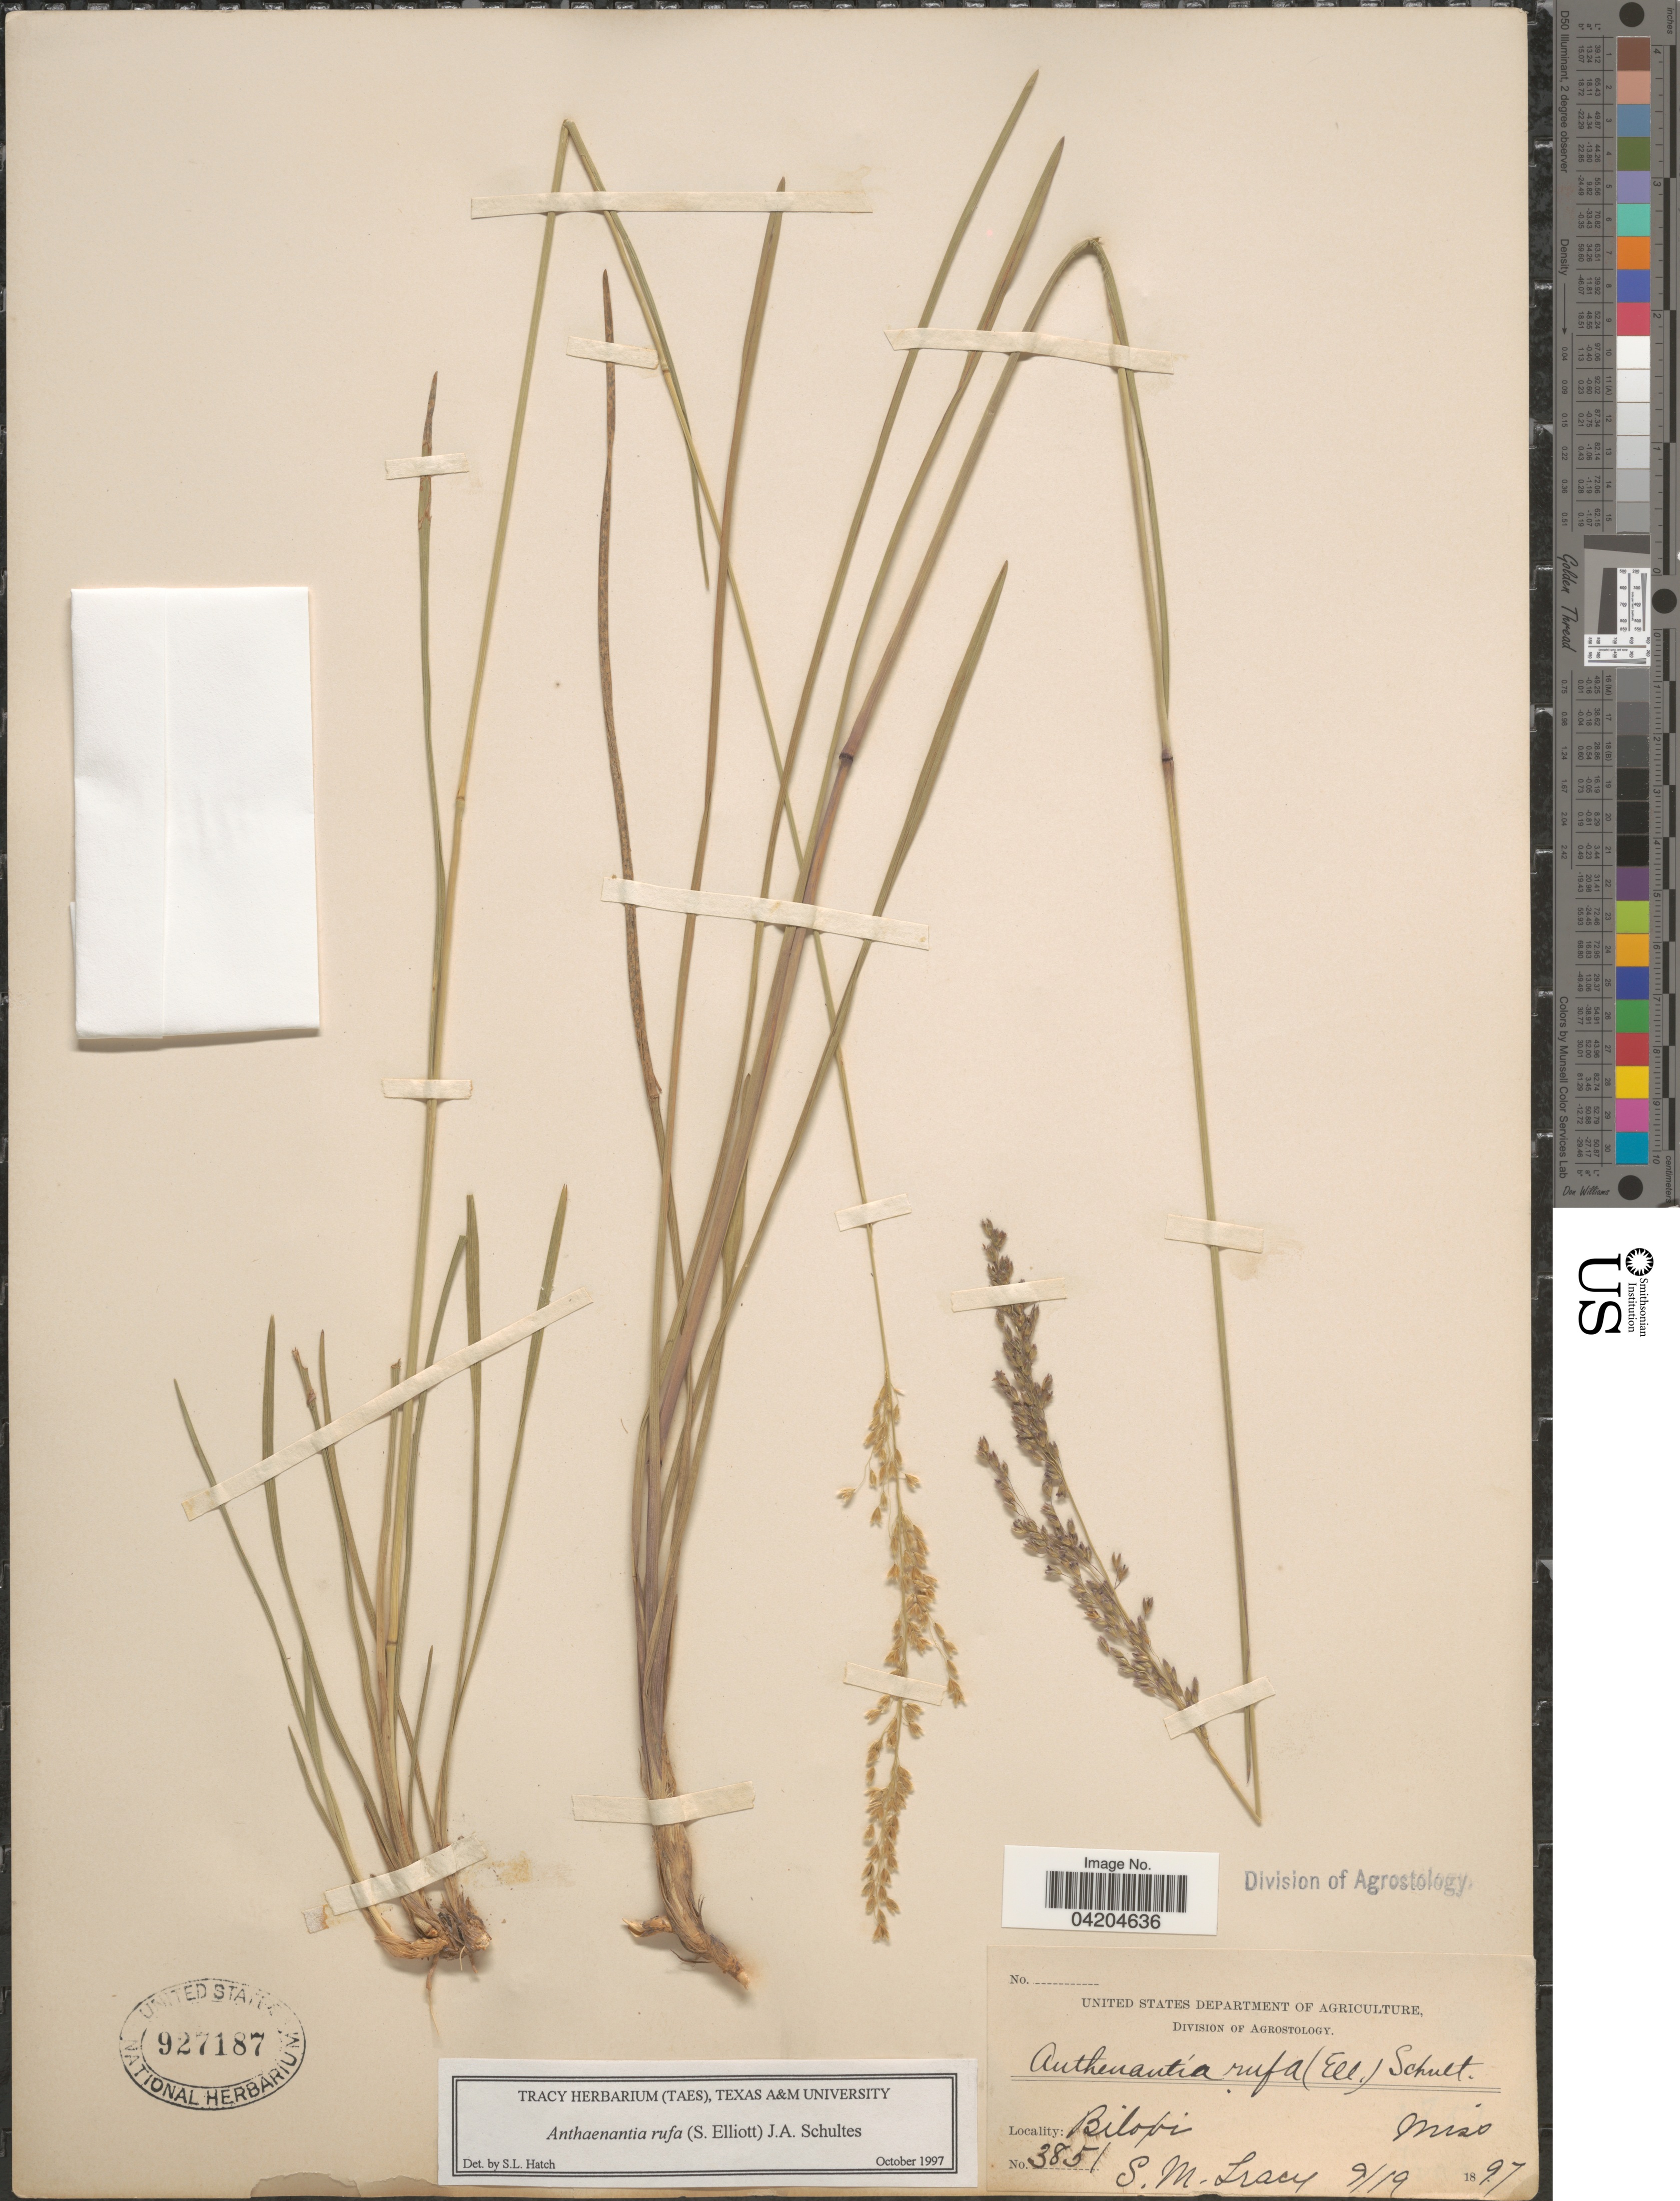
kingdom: Plantae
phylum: Tracheophyta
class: Liliopsida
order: Poales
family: Poaceae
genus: Anthaenantia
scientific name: Anthaenantia rufa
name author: (Elliott) Schult.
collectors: S. M. Tracy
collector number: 3851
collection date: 1897-09-19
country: United States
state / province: Mississippi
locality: Biloxi.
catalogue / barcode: US 927187